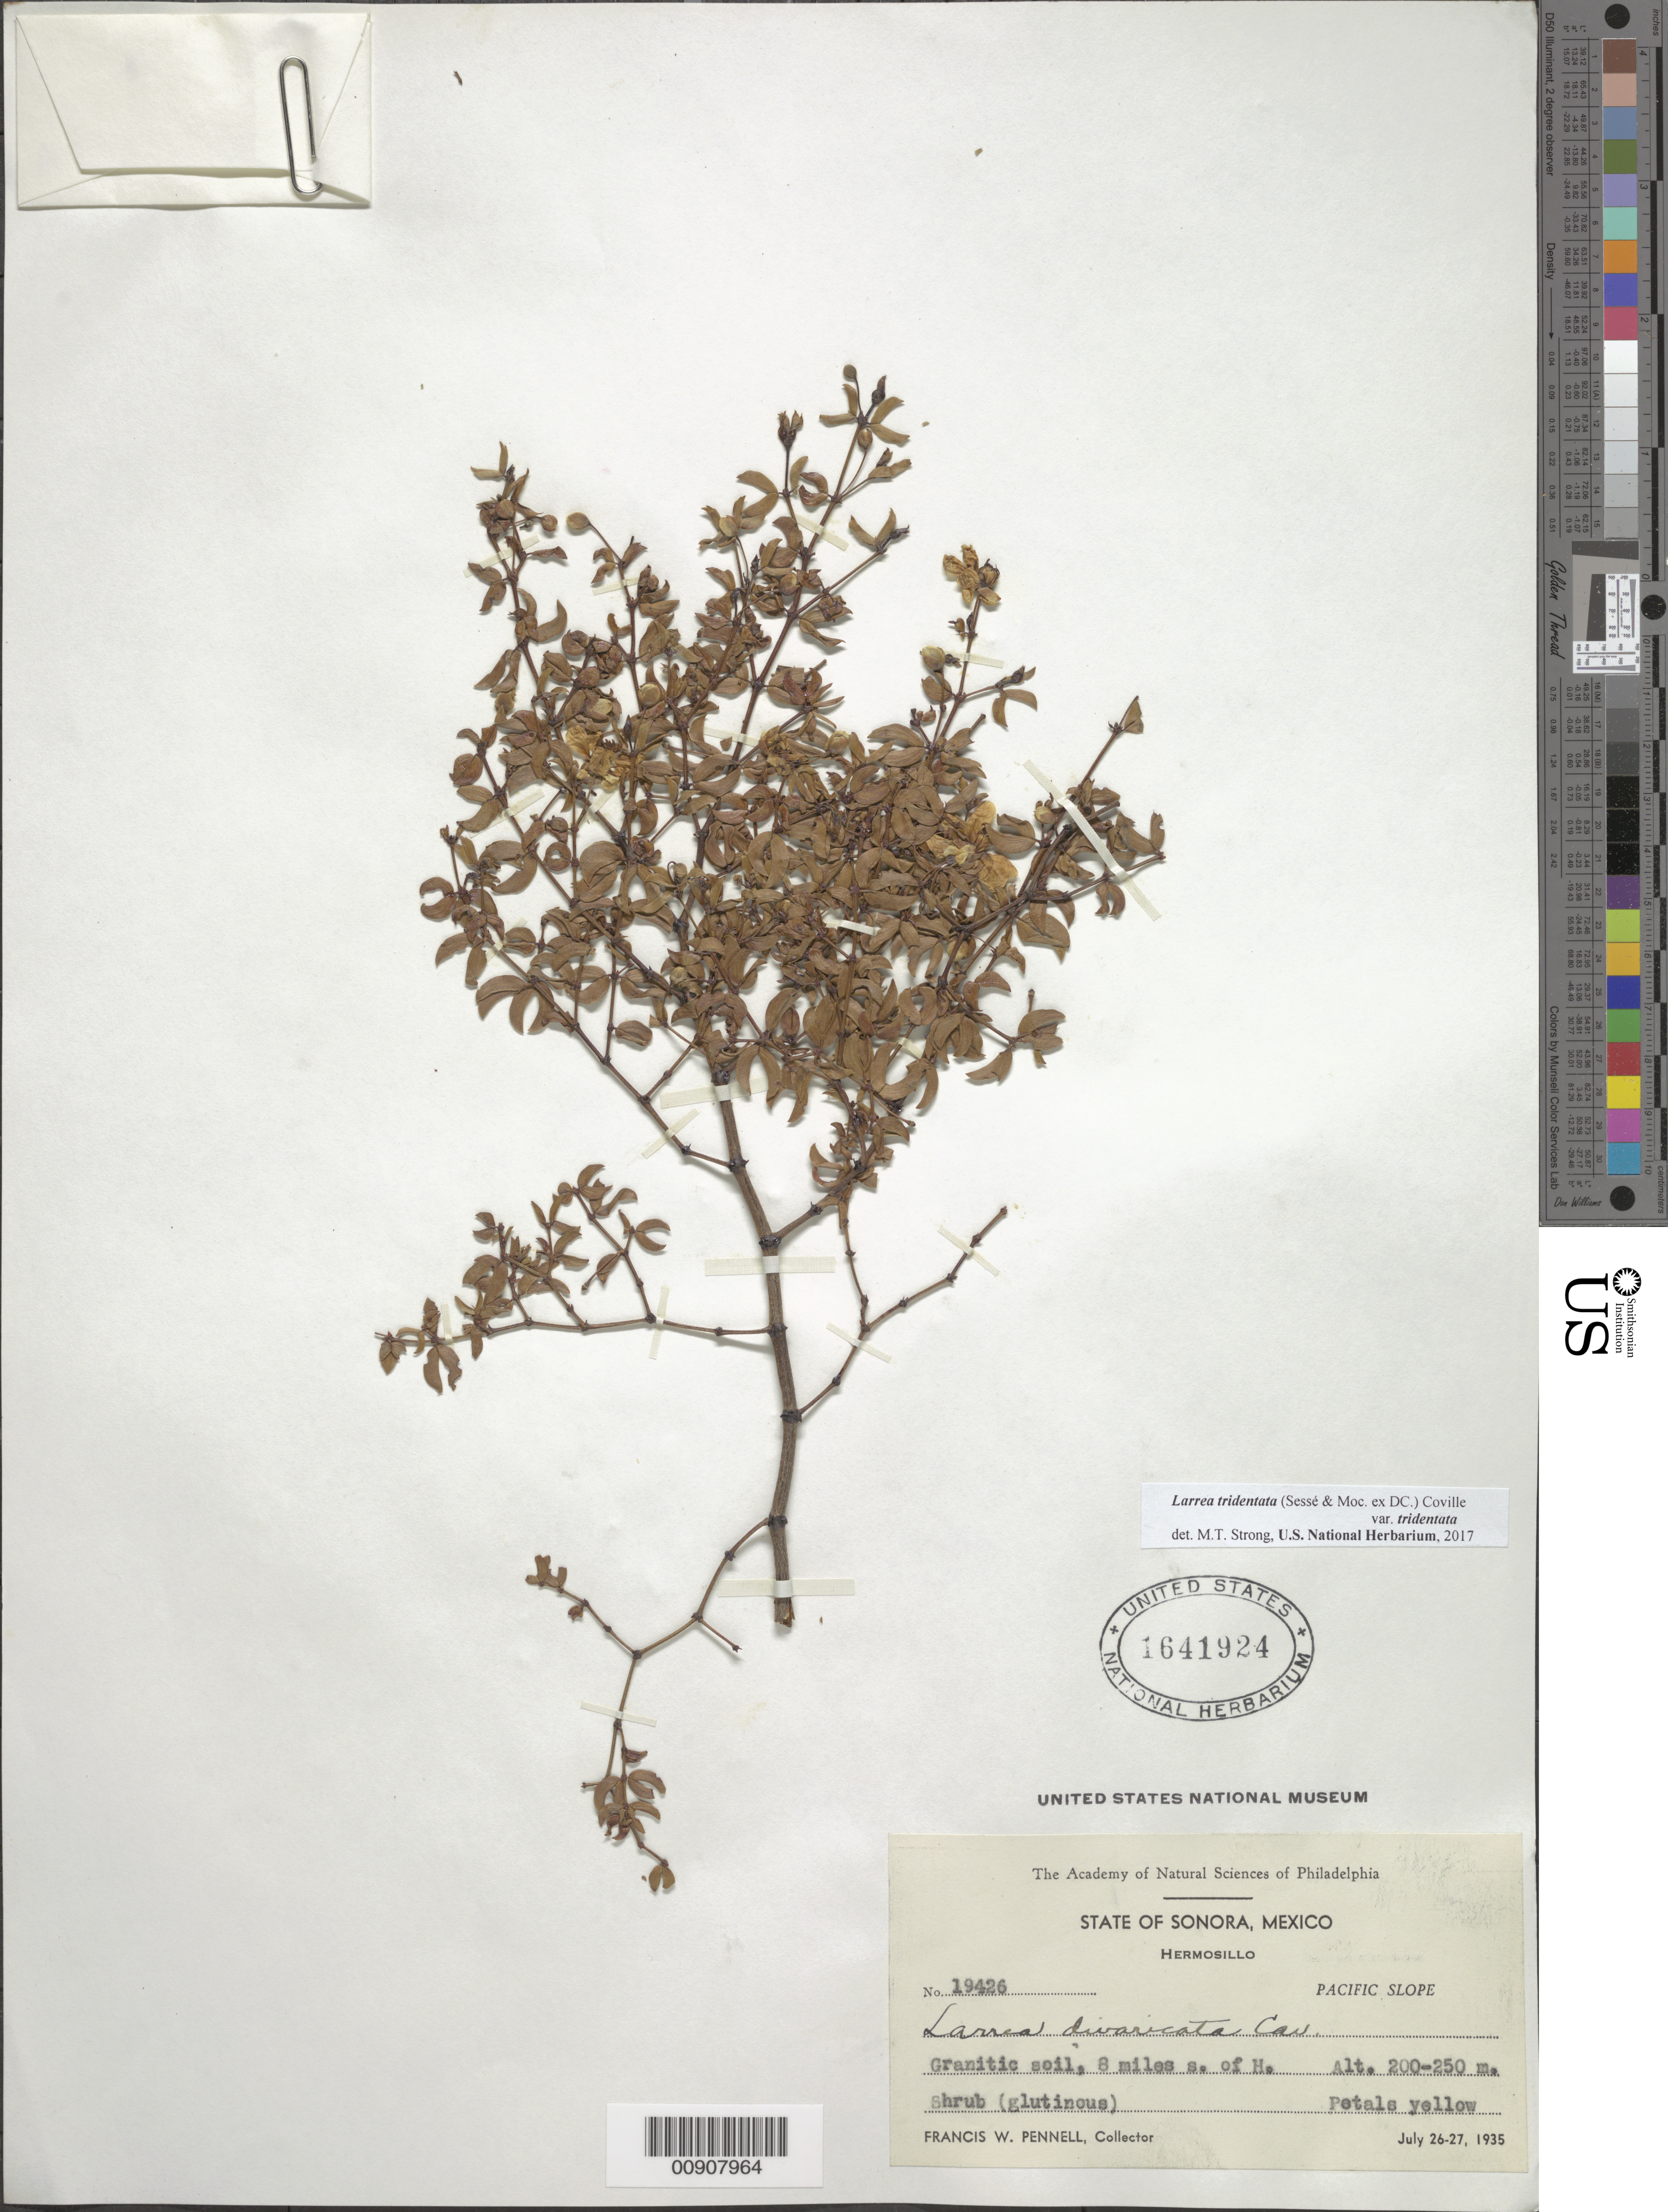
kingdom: Plantae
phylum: Tracheophyta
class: Magnoliopsida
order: Zygophyllales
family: Zygophyllaceae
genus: Larrea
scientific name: Larrea tridentata var. tridentata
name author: (Sessé & Moc. ex DC.) Coville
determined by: Strong, M. T., (US), Smithsonian Institution - National Museum of Natural History (UNITED STATES)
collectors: F. W. Pennell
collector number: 19426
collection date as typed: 26 Jul 1935 to 27 Jul 1935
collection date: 1935-07-26/1935-07-27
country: Mexico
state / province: Sonora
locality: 8 miles S of Hermosillo, State of Sonora. Pacific Slope.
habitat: Granitic soil.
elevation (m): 250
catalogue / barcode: US 1641924